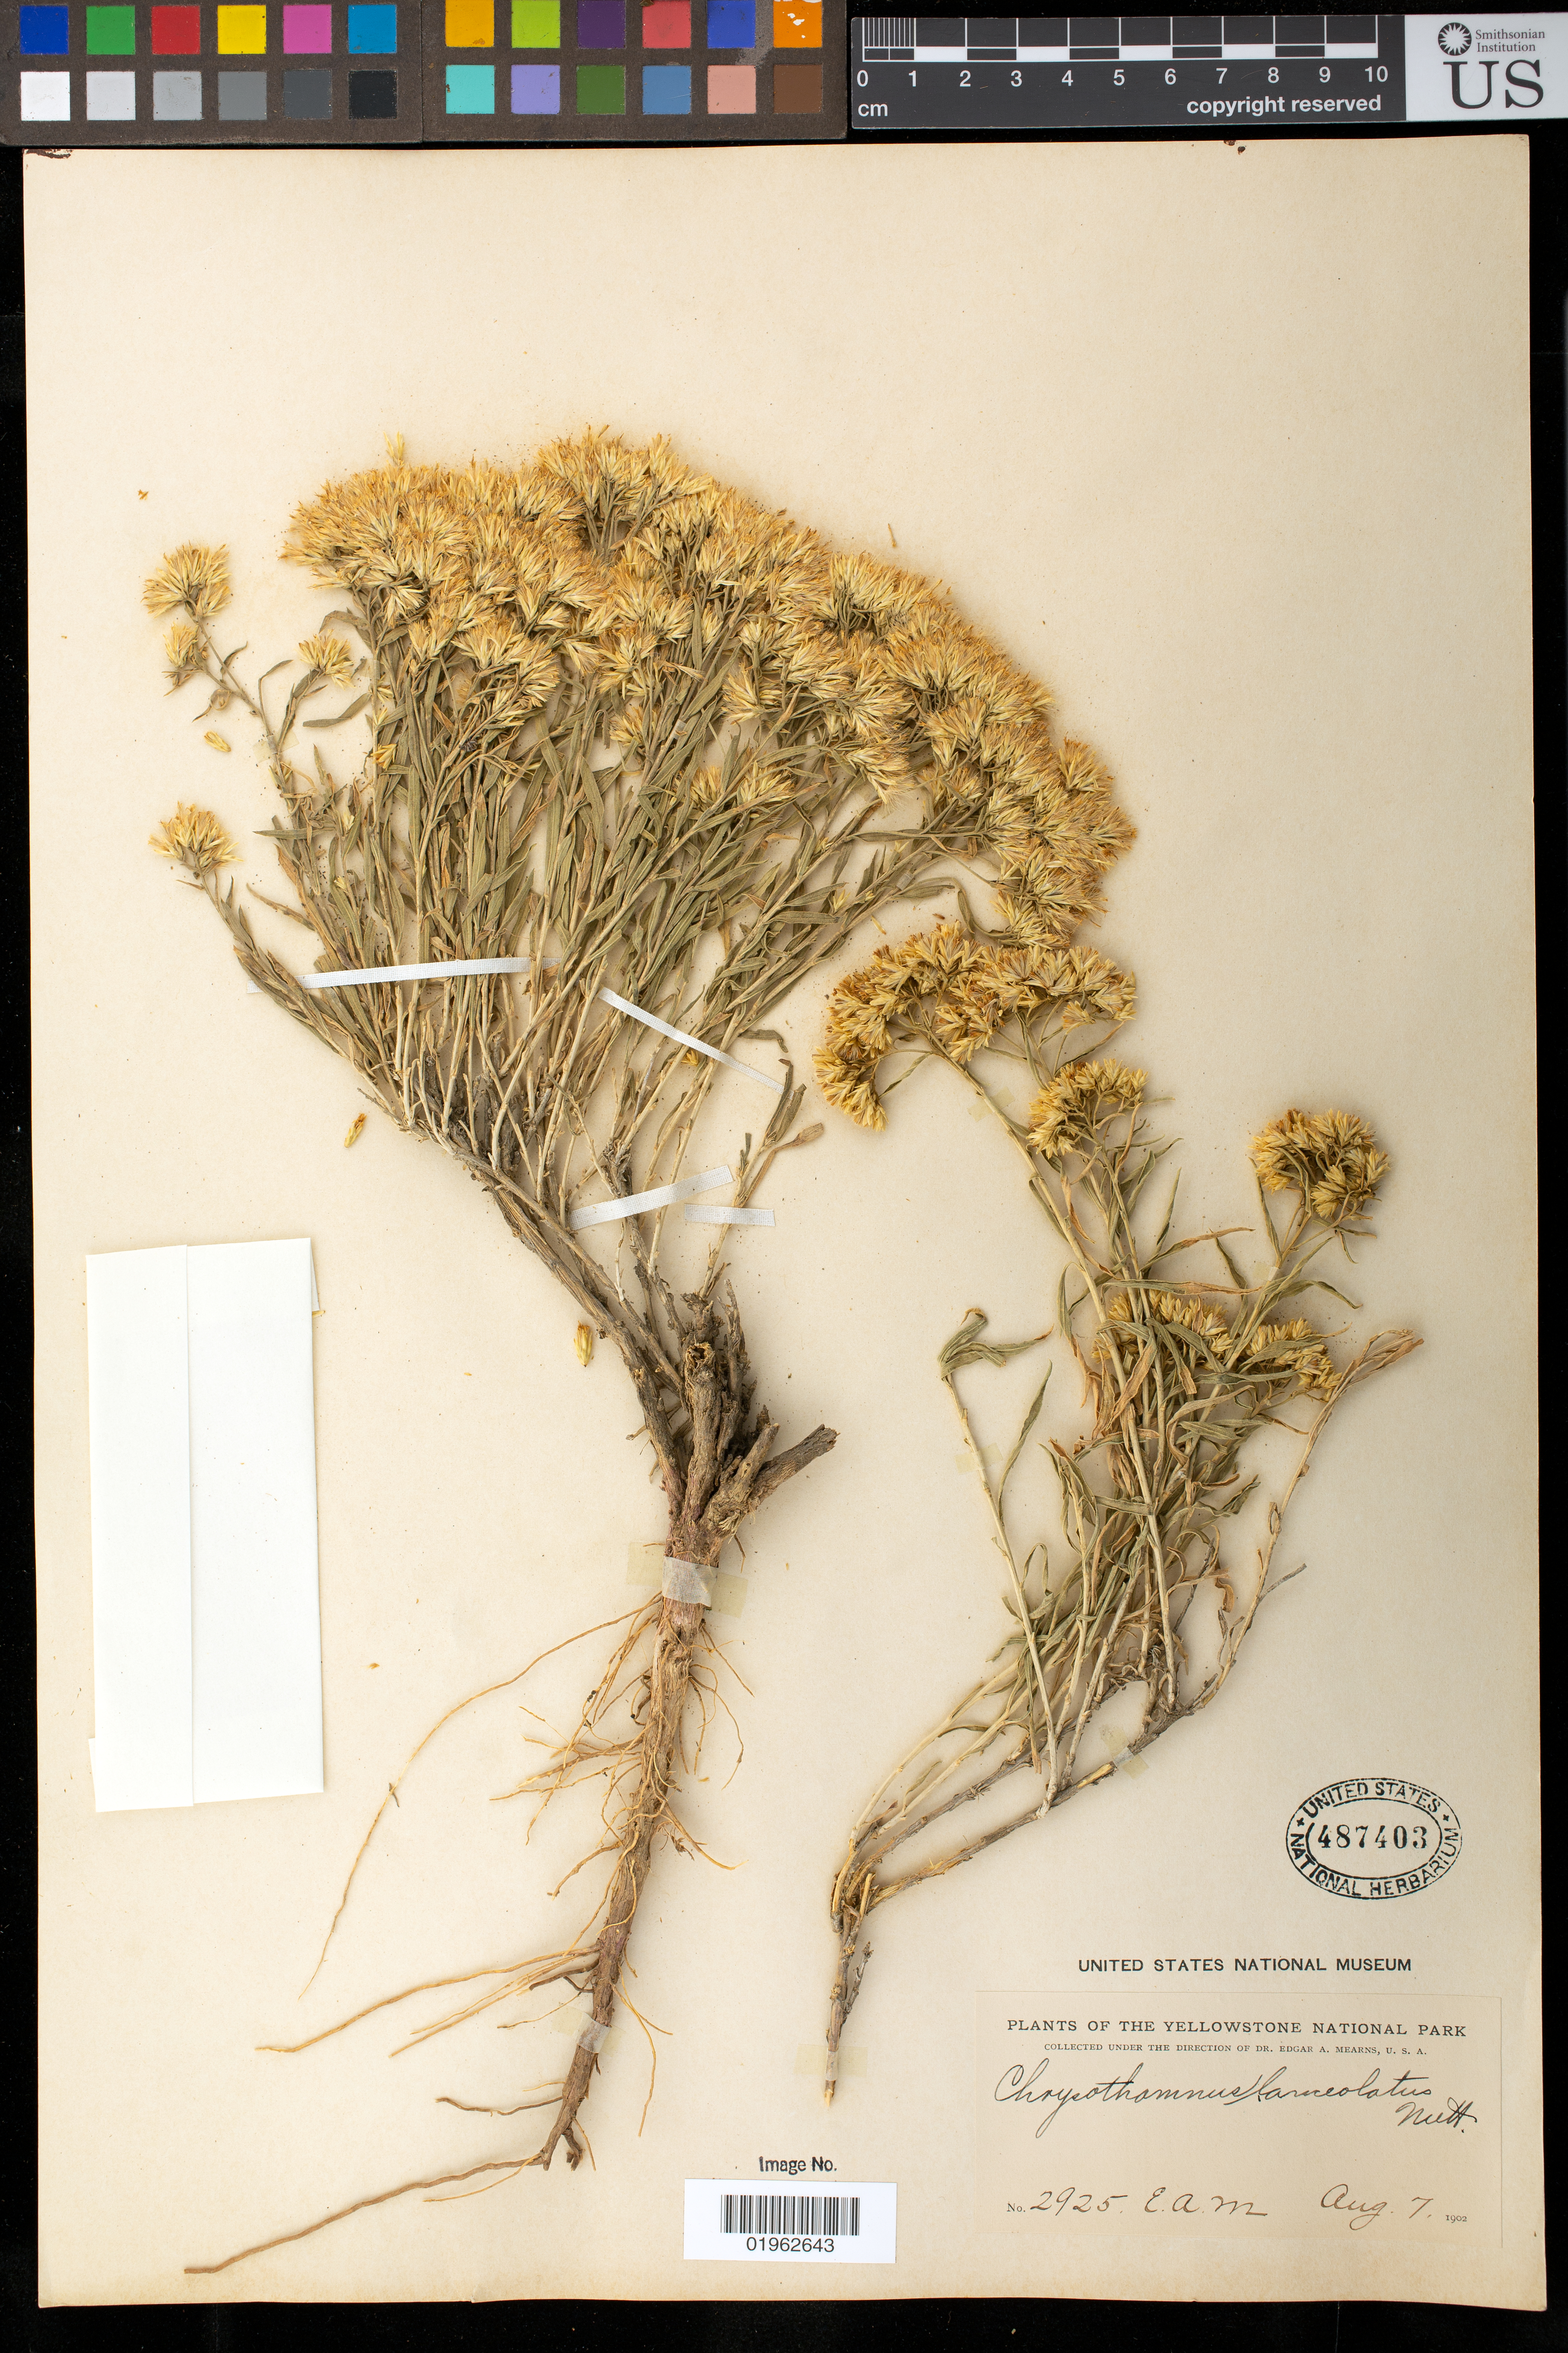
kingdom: Plantae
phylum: Tracheophyta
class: Magnoliopsida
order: Asterales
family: Asteraceae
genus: Chrysothamnus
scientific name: Chrysothamnus viscidiflorus subsp. lanceolatus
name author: (Nutt.) H.M. Hall & Clem.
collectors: E. A. Mearns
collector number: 2925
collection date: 1902-08-07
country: United States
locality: Yellowstone National Park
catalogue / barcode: US 487403